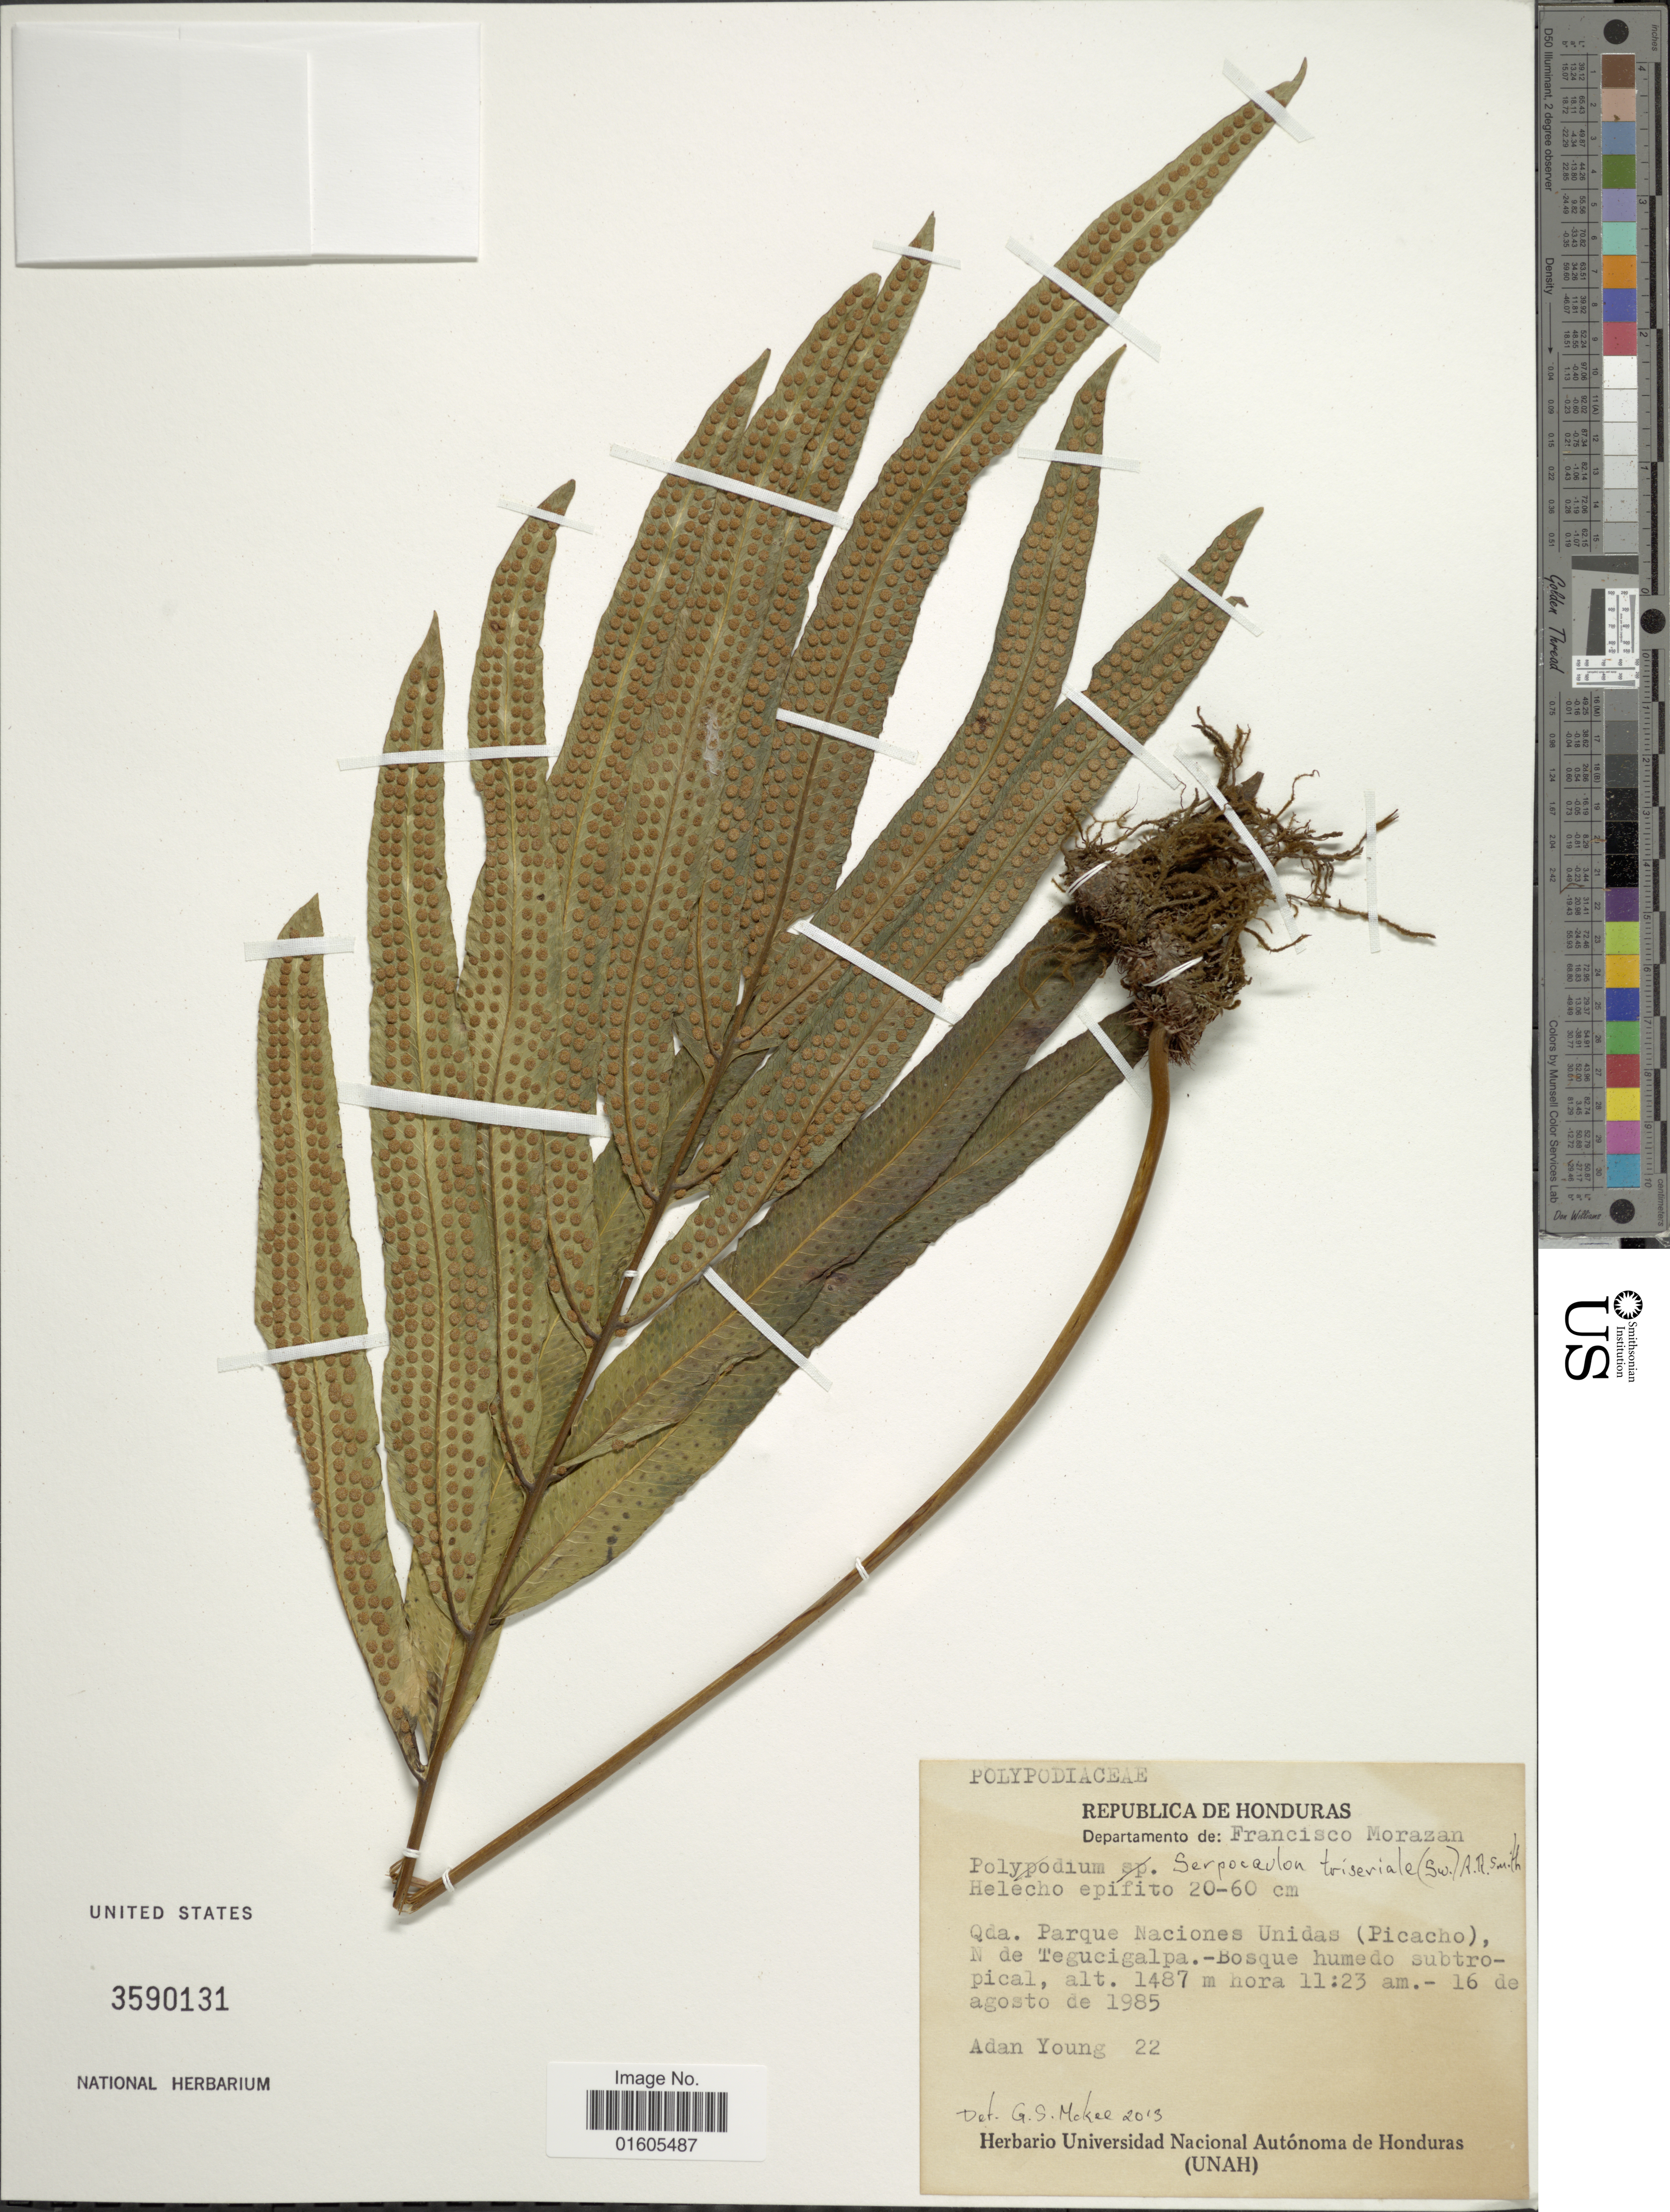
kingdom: Plantae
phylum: Tracheophyta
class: Polypodiopsida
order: Polypodiales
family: Polypodiaceae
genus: Serpocaulon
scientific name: Serpocaulon triseriale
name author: (Sw.) A.R. Sm.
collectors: A. Young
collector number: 22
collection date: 1985-08-16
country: Honduras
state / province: Fco. Morazán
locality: Republica de Honduras, Departamento de: Francisco Morazan, Qda Parque Naciones Unidas Picacho) N de Tegucigalpa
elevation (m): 1487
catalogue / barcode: US 3590131